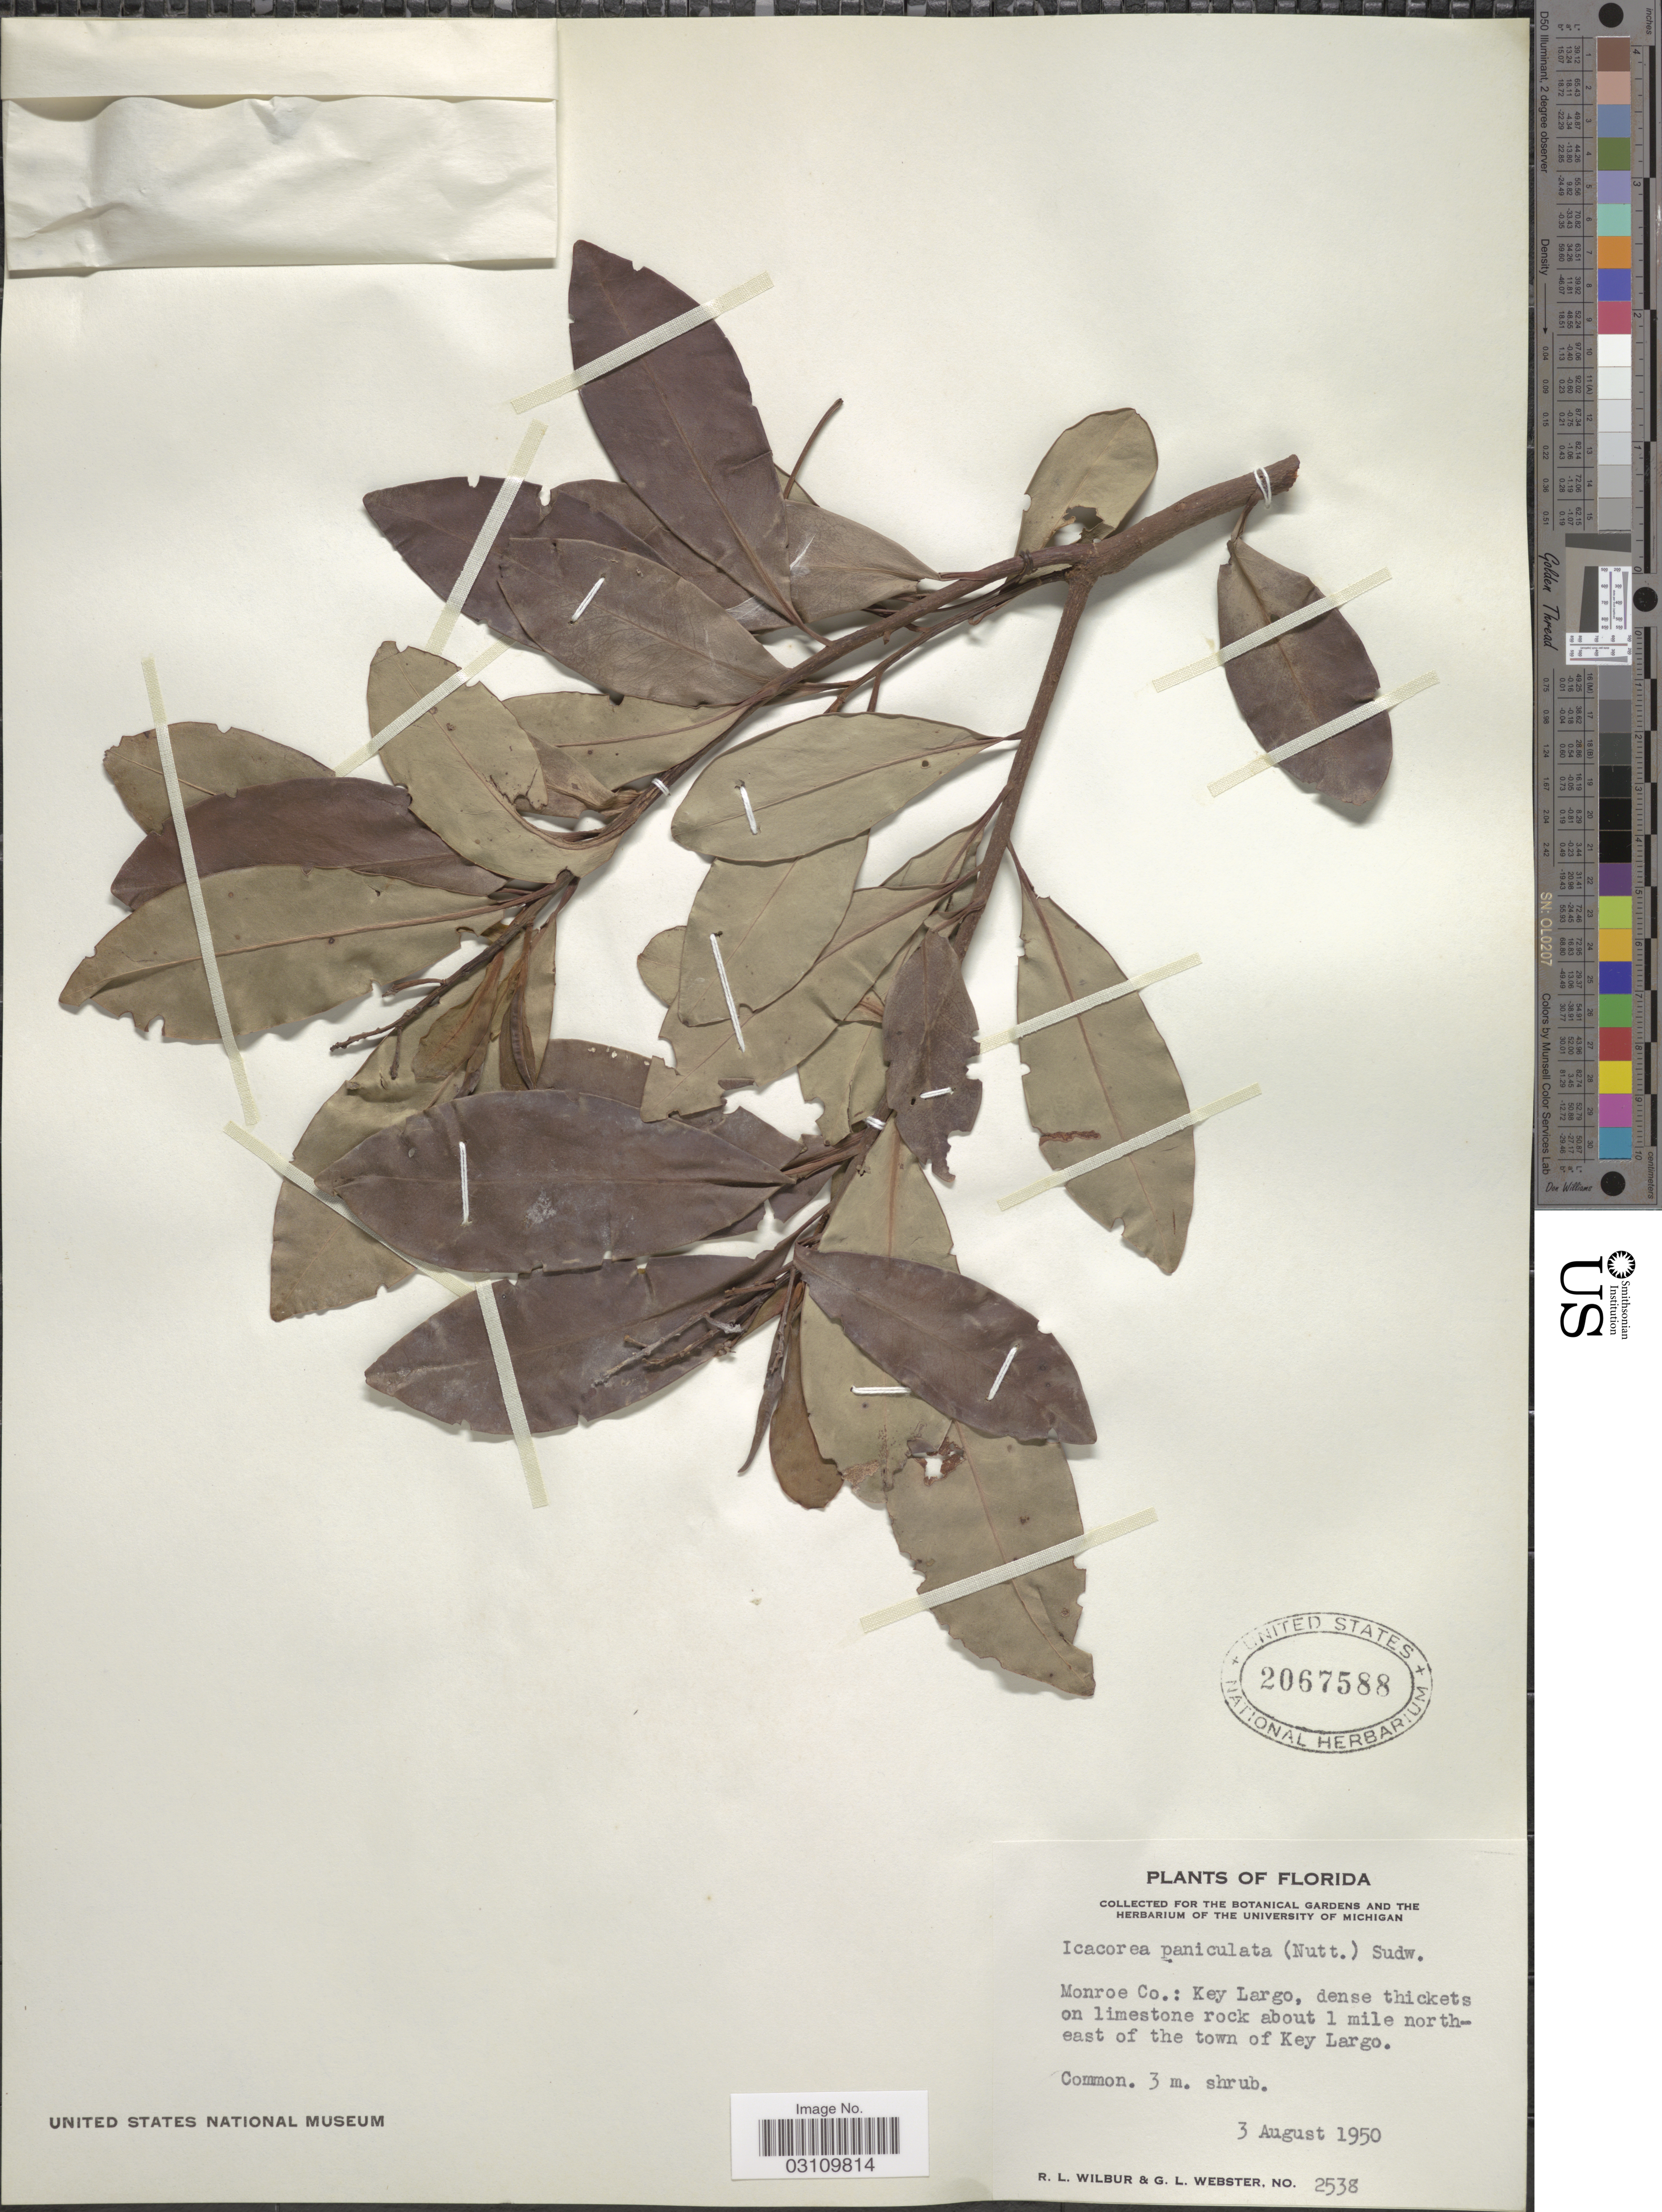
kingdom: Plantae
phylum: Tracheophyta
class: Magnoliopsida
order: Ericales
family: Primulaceae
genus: Ardisia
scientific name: Ardisia escallonioides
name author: Schltdl. & Cham.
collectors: R. L. Wilbur & G. L. Webster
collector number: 2538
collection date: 1950-08-03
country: United States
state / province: Florida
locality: Monroe Co.: Key Largo, dense thickets on limestone rock about 1 mile northeast of the town of Key Largo.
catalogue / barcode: US 2067588